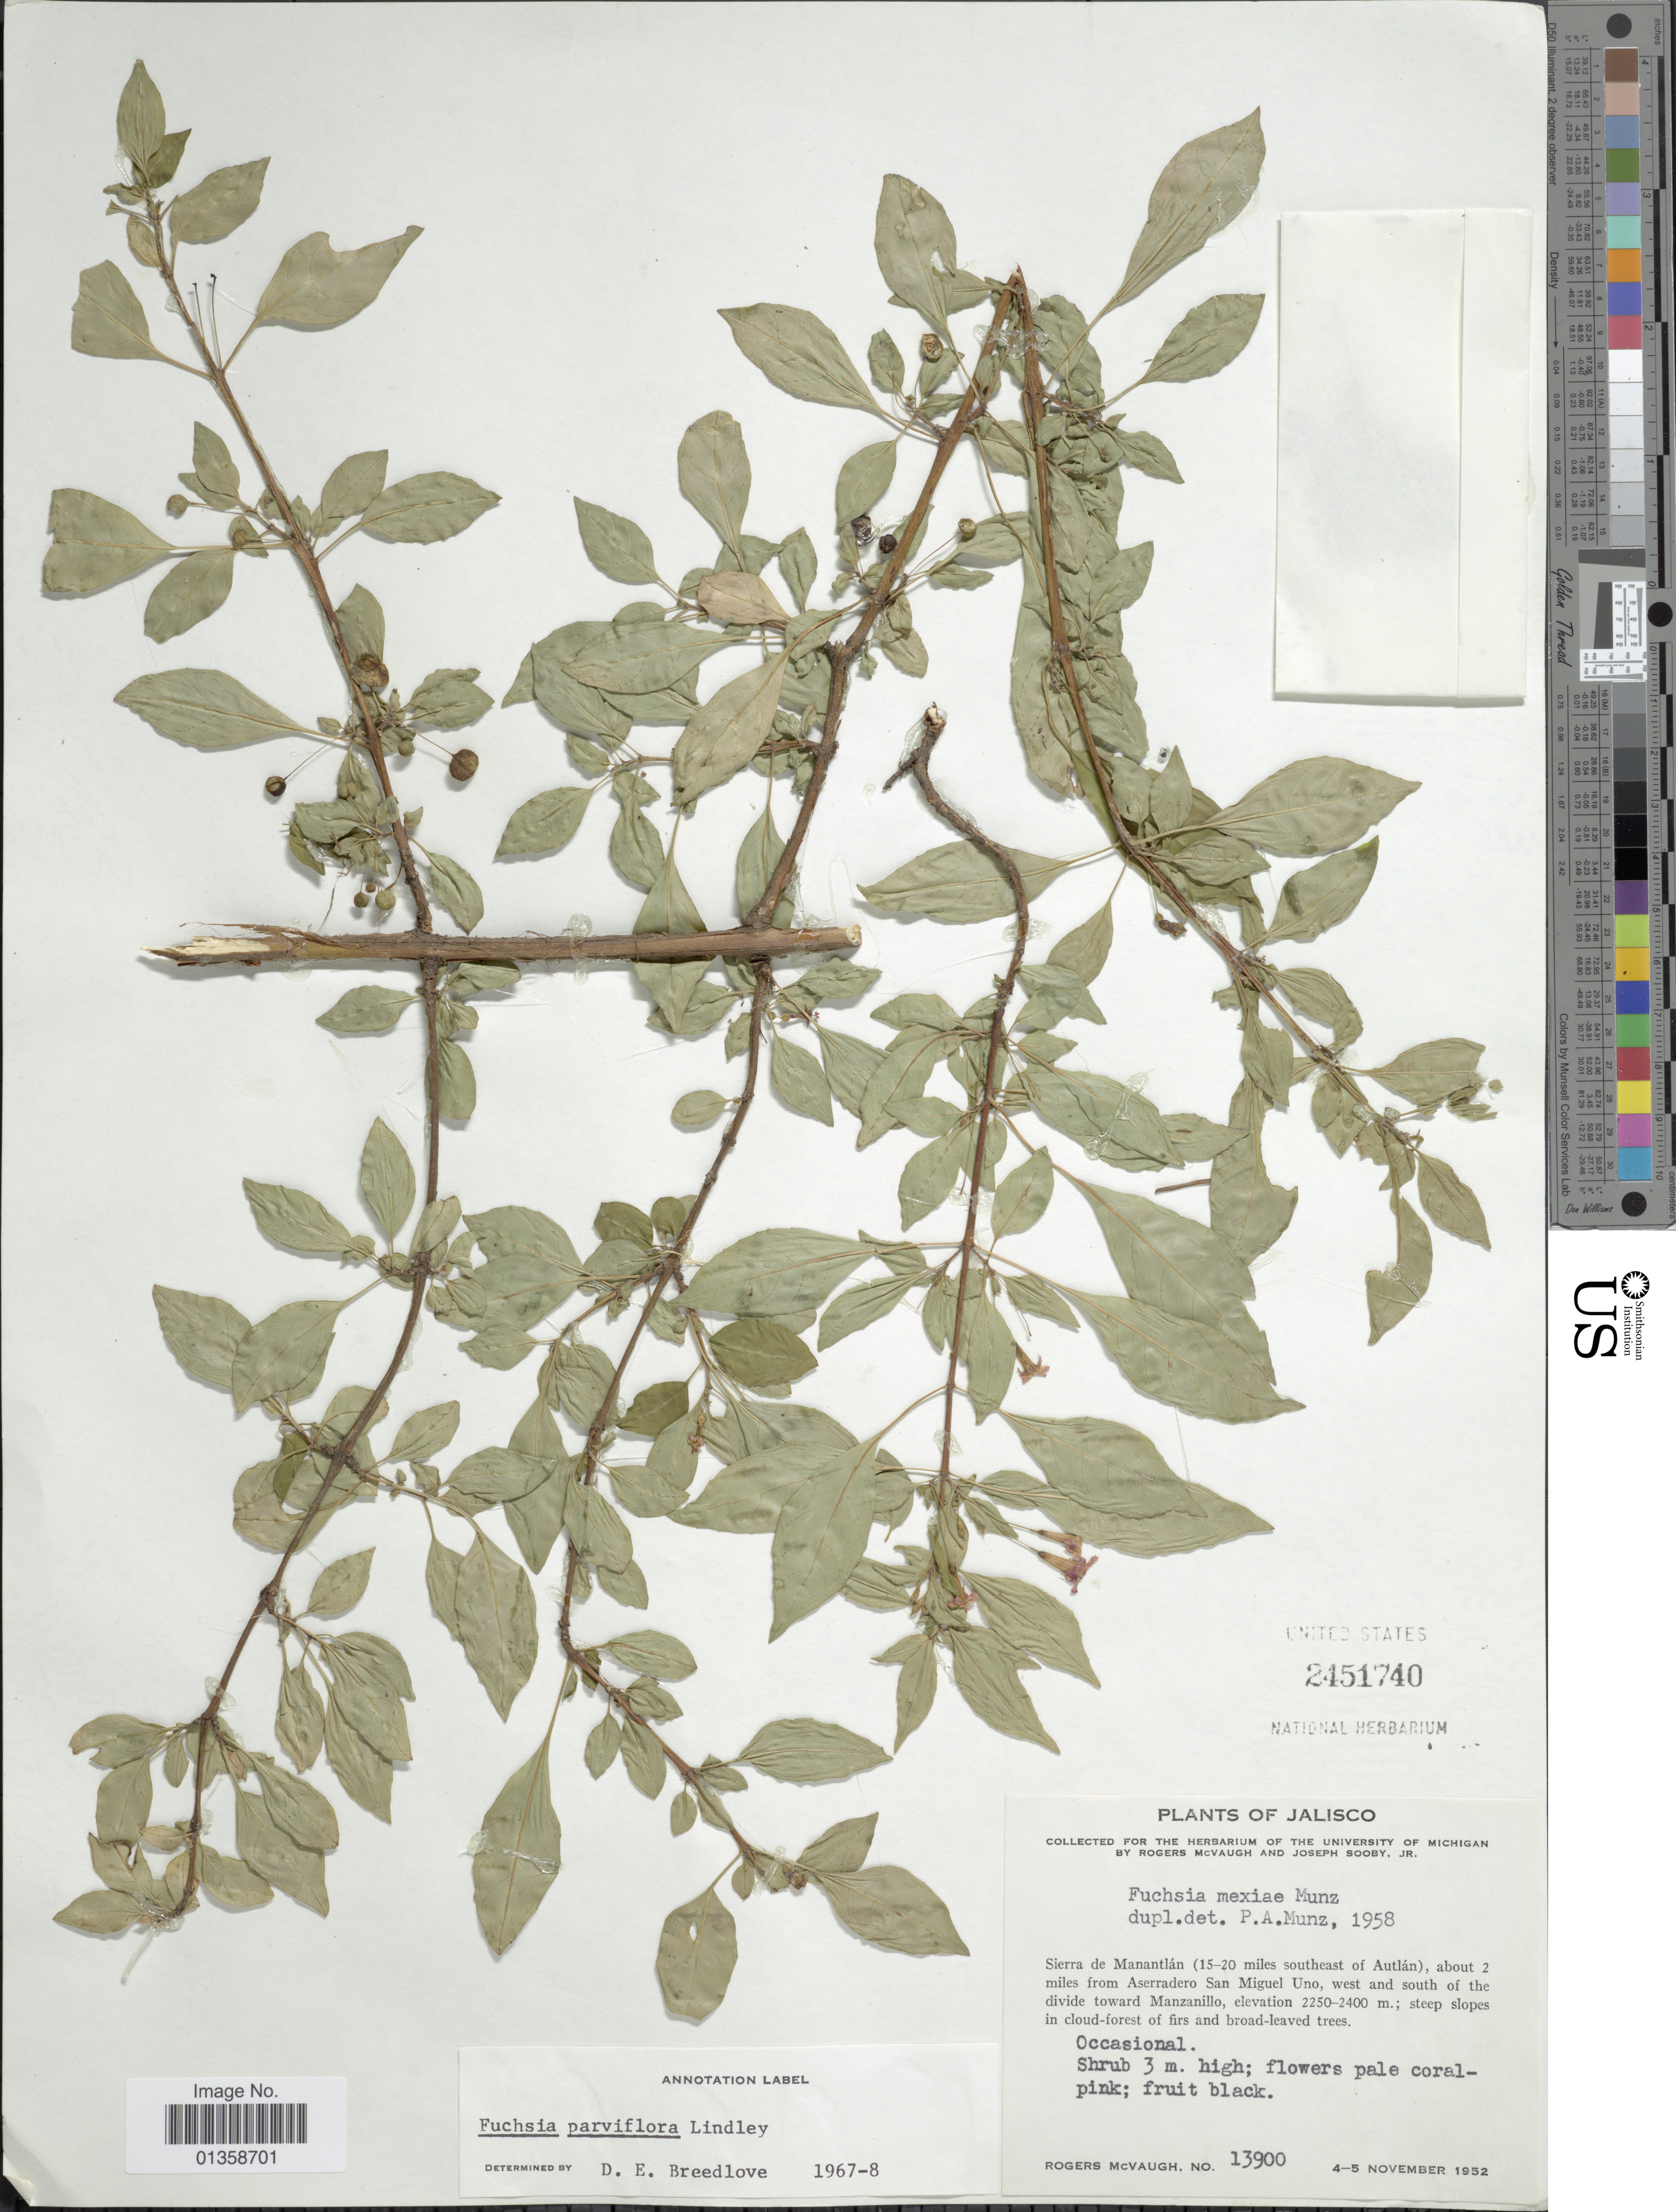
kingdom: Plantae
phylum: Tracheophyta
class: Magnoliopsida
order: Myrtales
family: Onagraceae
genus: Fuchsia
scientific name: Fuchsia cylindracea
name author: Lindl.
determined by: Wagner, W. L., (BOT), Smithsonian Institution - National Museum of Natural History (UNITED STATES)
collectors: R. McVaugh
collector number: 13900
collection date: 1952-11-04/1952-11-05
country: Mexico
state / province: Jalisco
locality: Sierra de Manantlán (15-20 miles southeast of Autlán), about 2 miles from Aserradero San Miguel Uno, west and south of the divide toward Manzanillo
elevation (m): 2250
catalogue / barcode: US 2451740